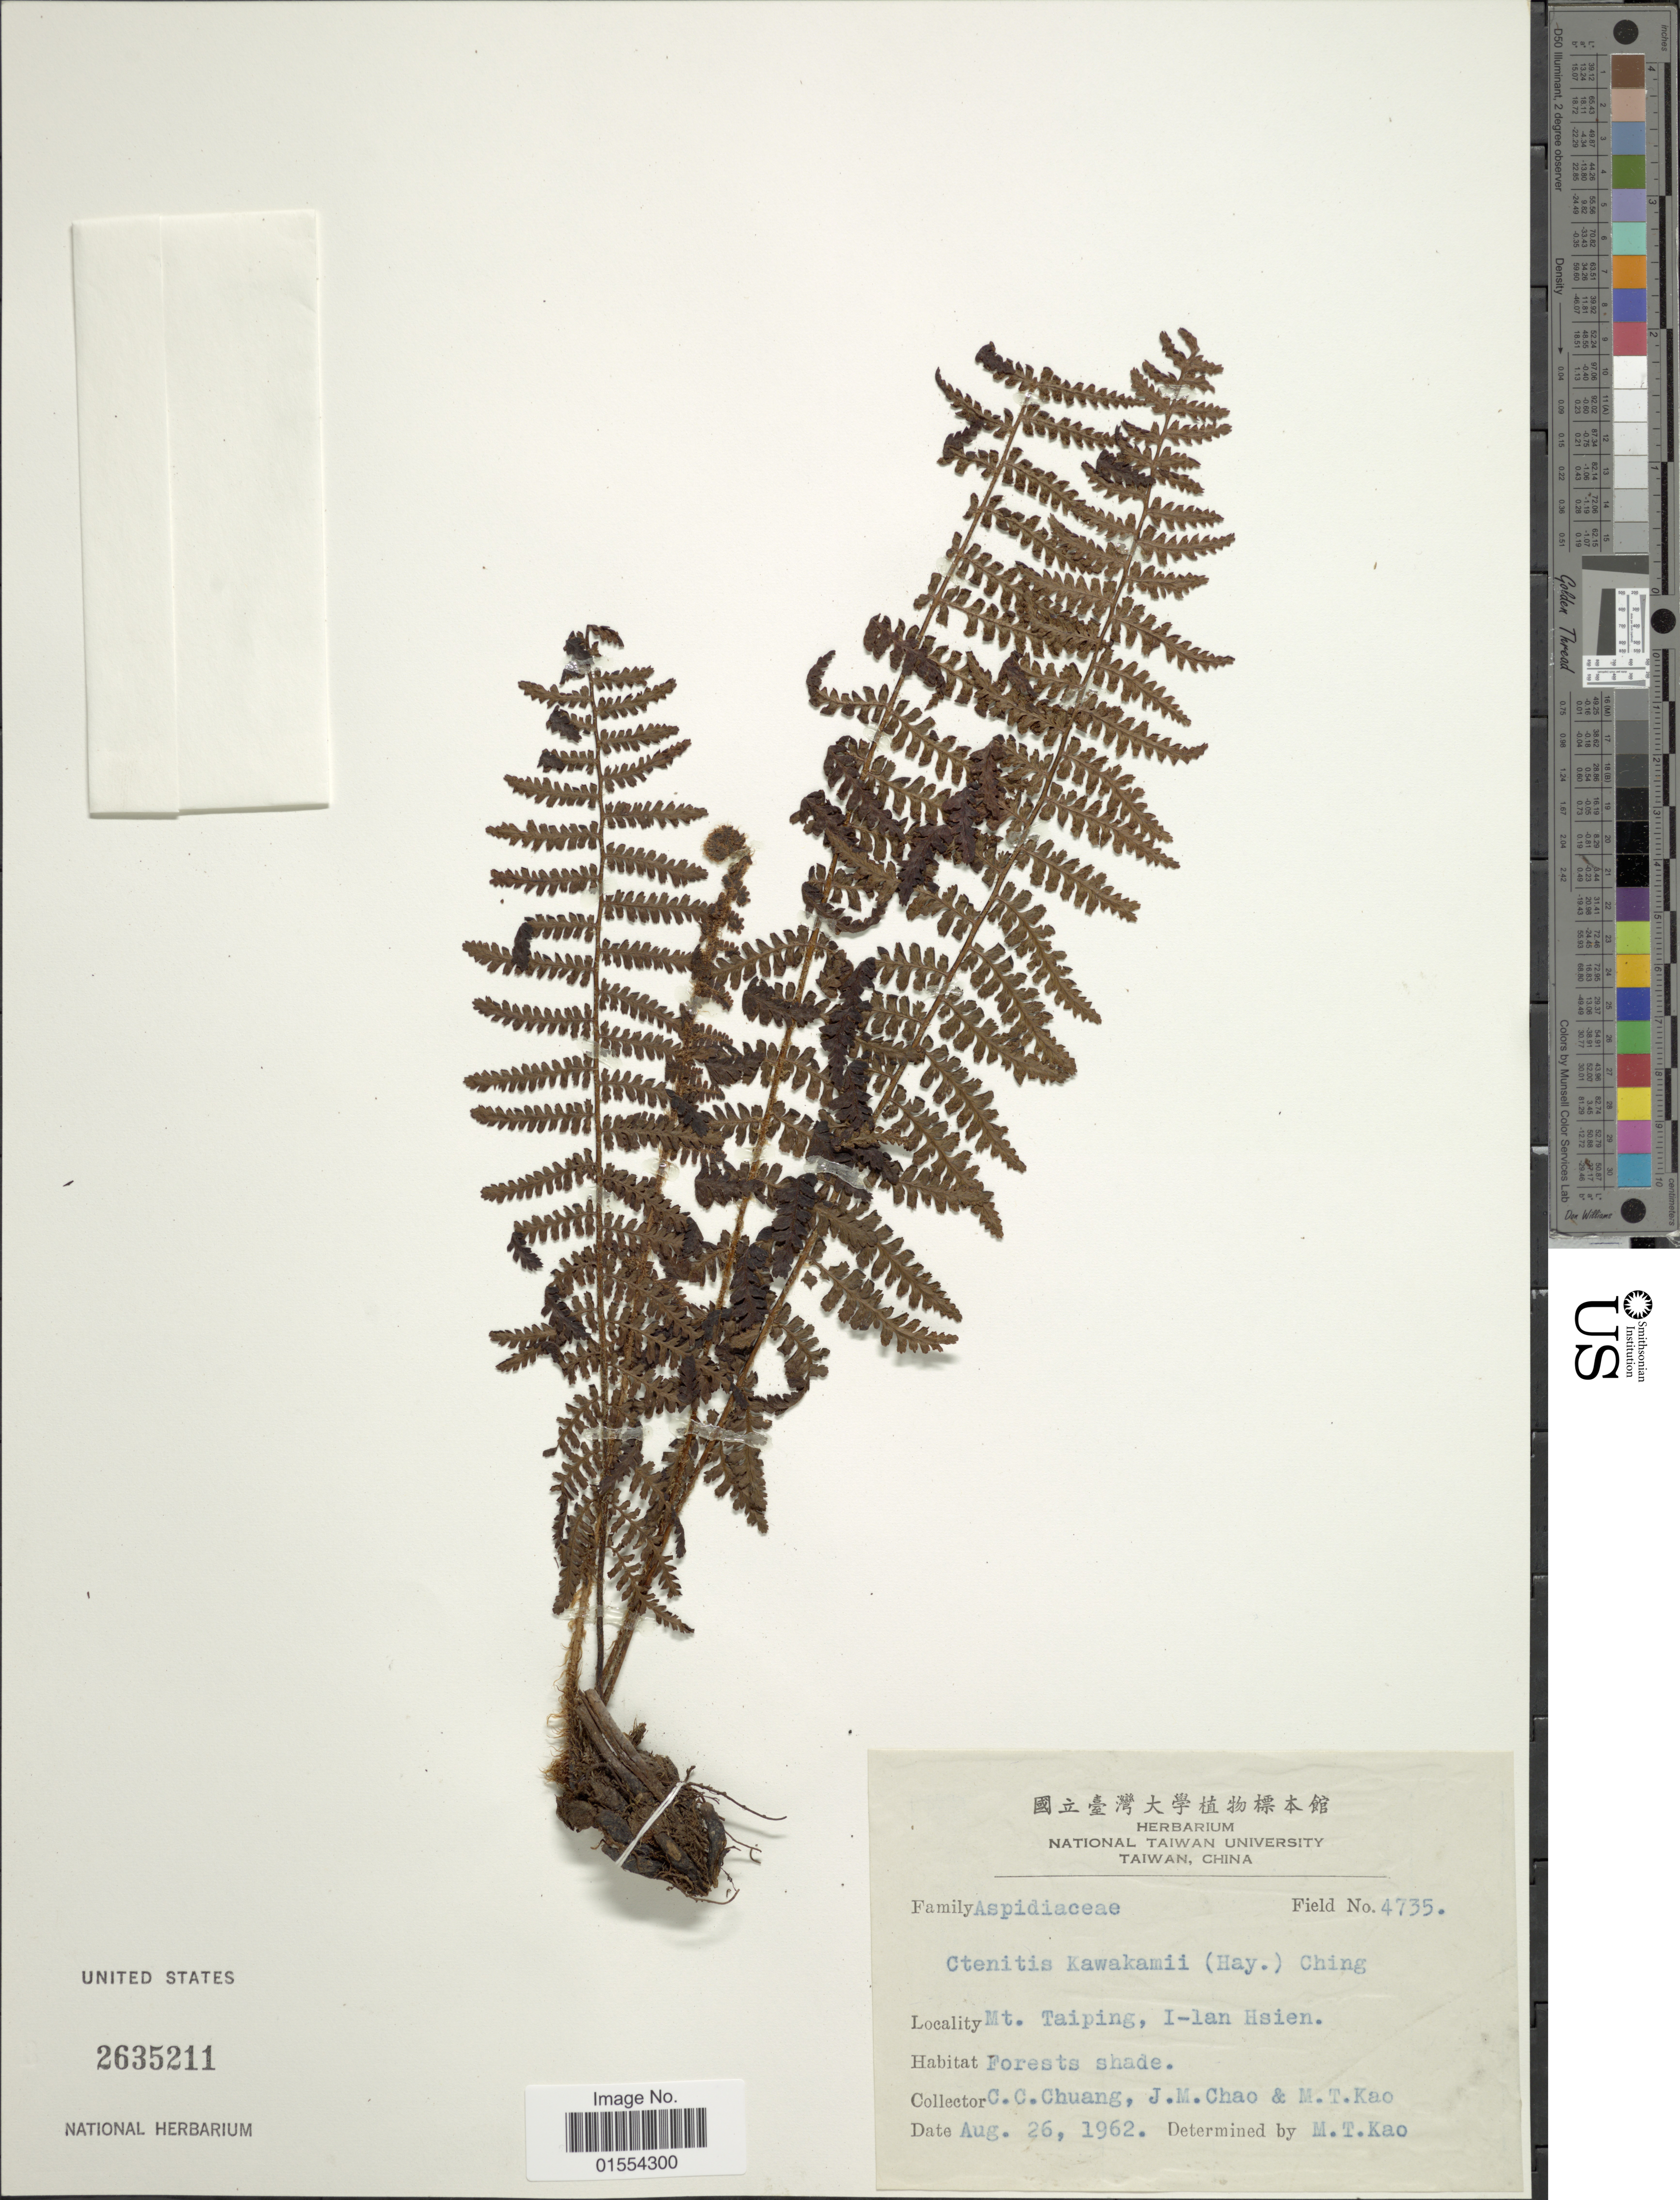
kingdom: Plantae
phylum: Tracheophyta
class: Polypodiopsida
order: Polypodiales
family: Dryopteridaceae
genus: Dryopteris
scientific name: Dryopteris kawakamii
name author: Hayata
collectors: C. C. Chuang, J. Chao & M. T. Kao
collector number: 4735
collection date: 1962-08-26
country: Taiwan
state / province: Ilan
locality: Mt. Taiping, I-lan Hsien.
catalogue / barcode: US 2635211